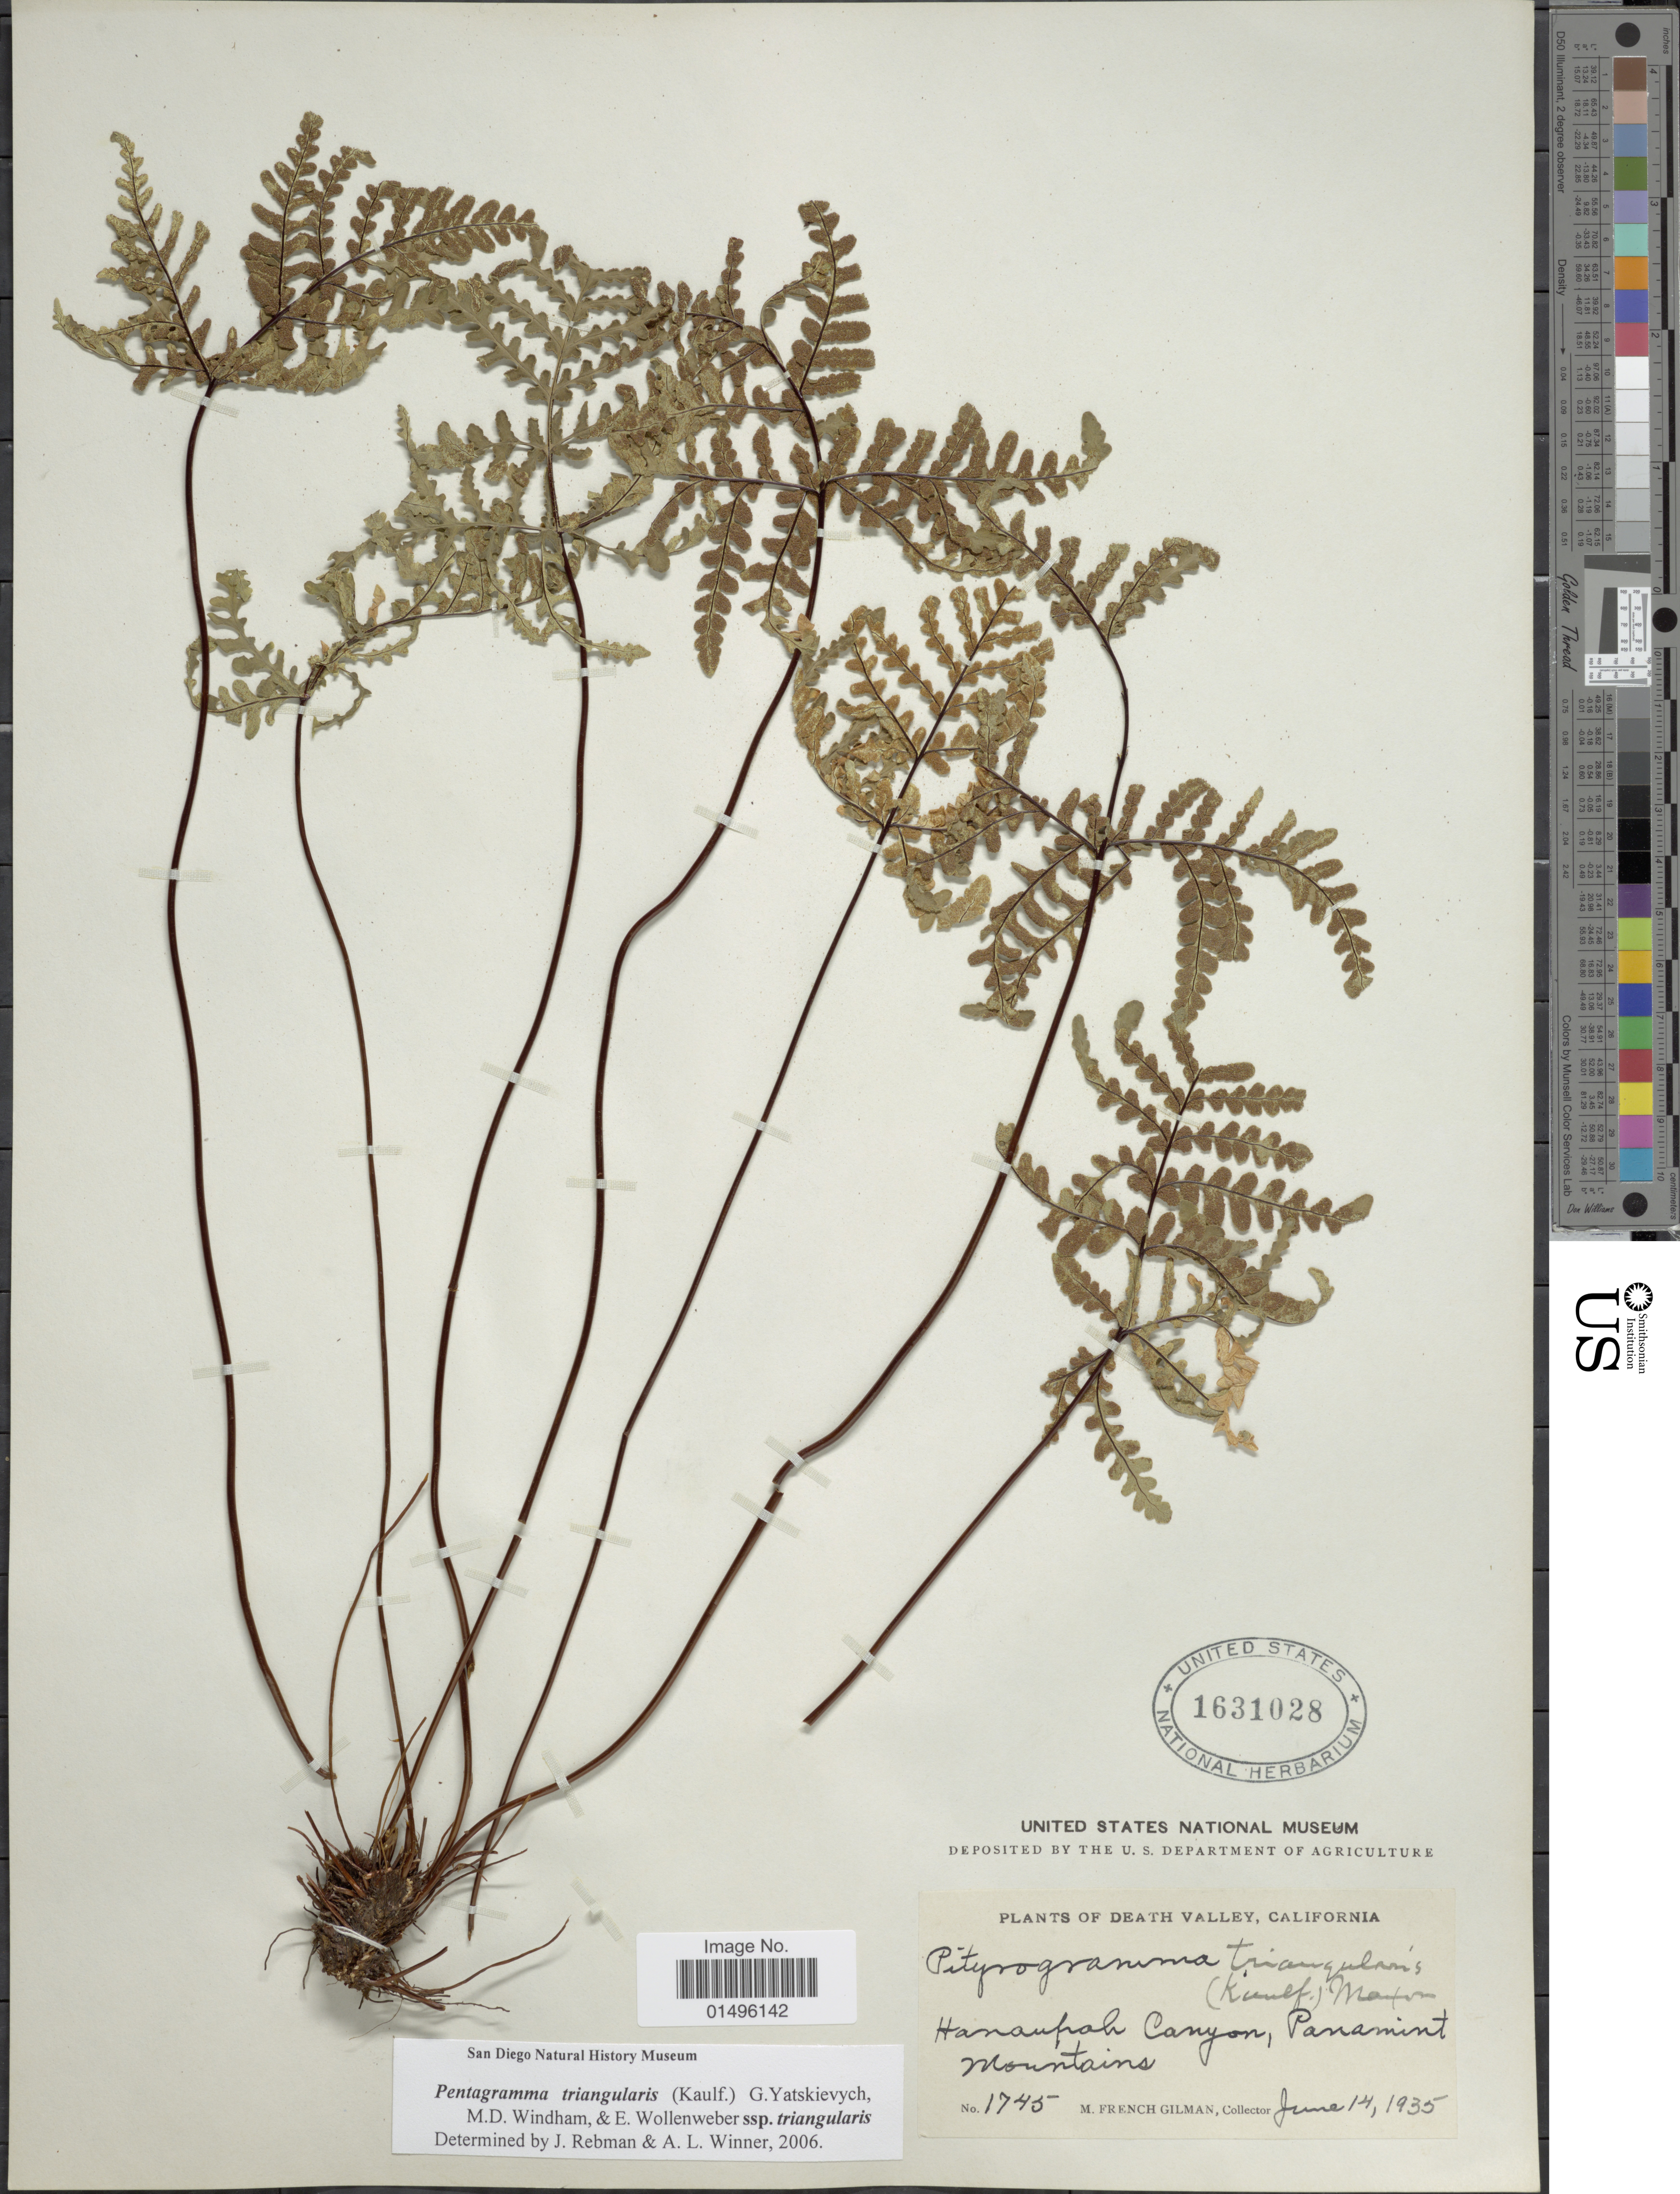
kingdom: Plantae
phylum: Tracheophyta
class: Polypodiopsida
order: Polypodiales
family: Pteridaceae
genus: Pentagramma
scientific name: Pentagramma triangularis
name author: (Kaulf.) Yatsk. et al.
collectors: M. F. Gilman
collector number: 1745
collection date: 1935-06-14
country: United States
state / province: California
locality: Death Valley, California. Hananfrah Canyon, Panamint Mountains.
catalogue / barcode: US 1631028